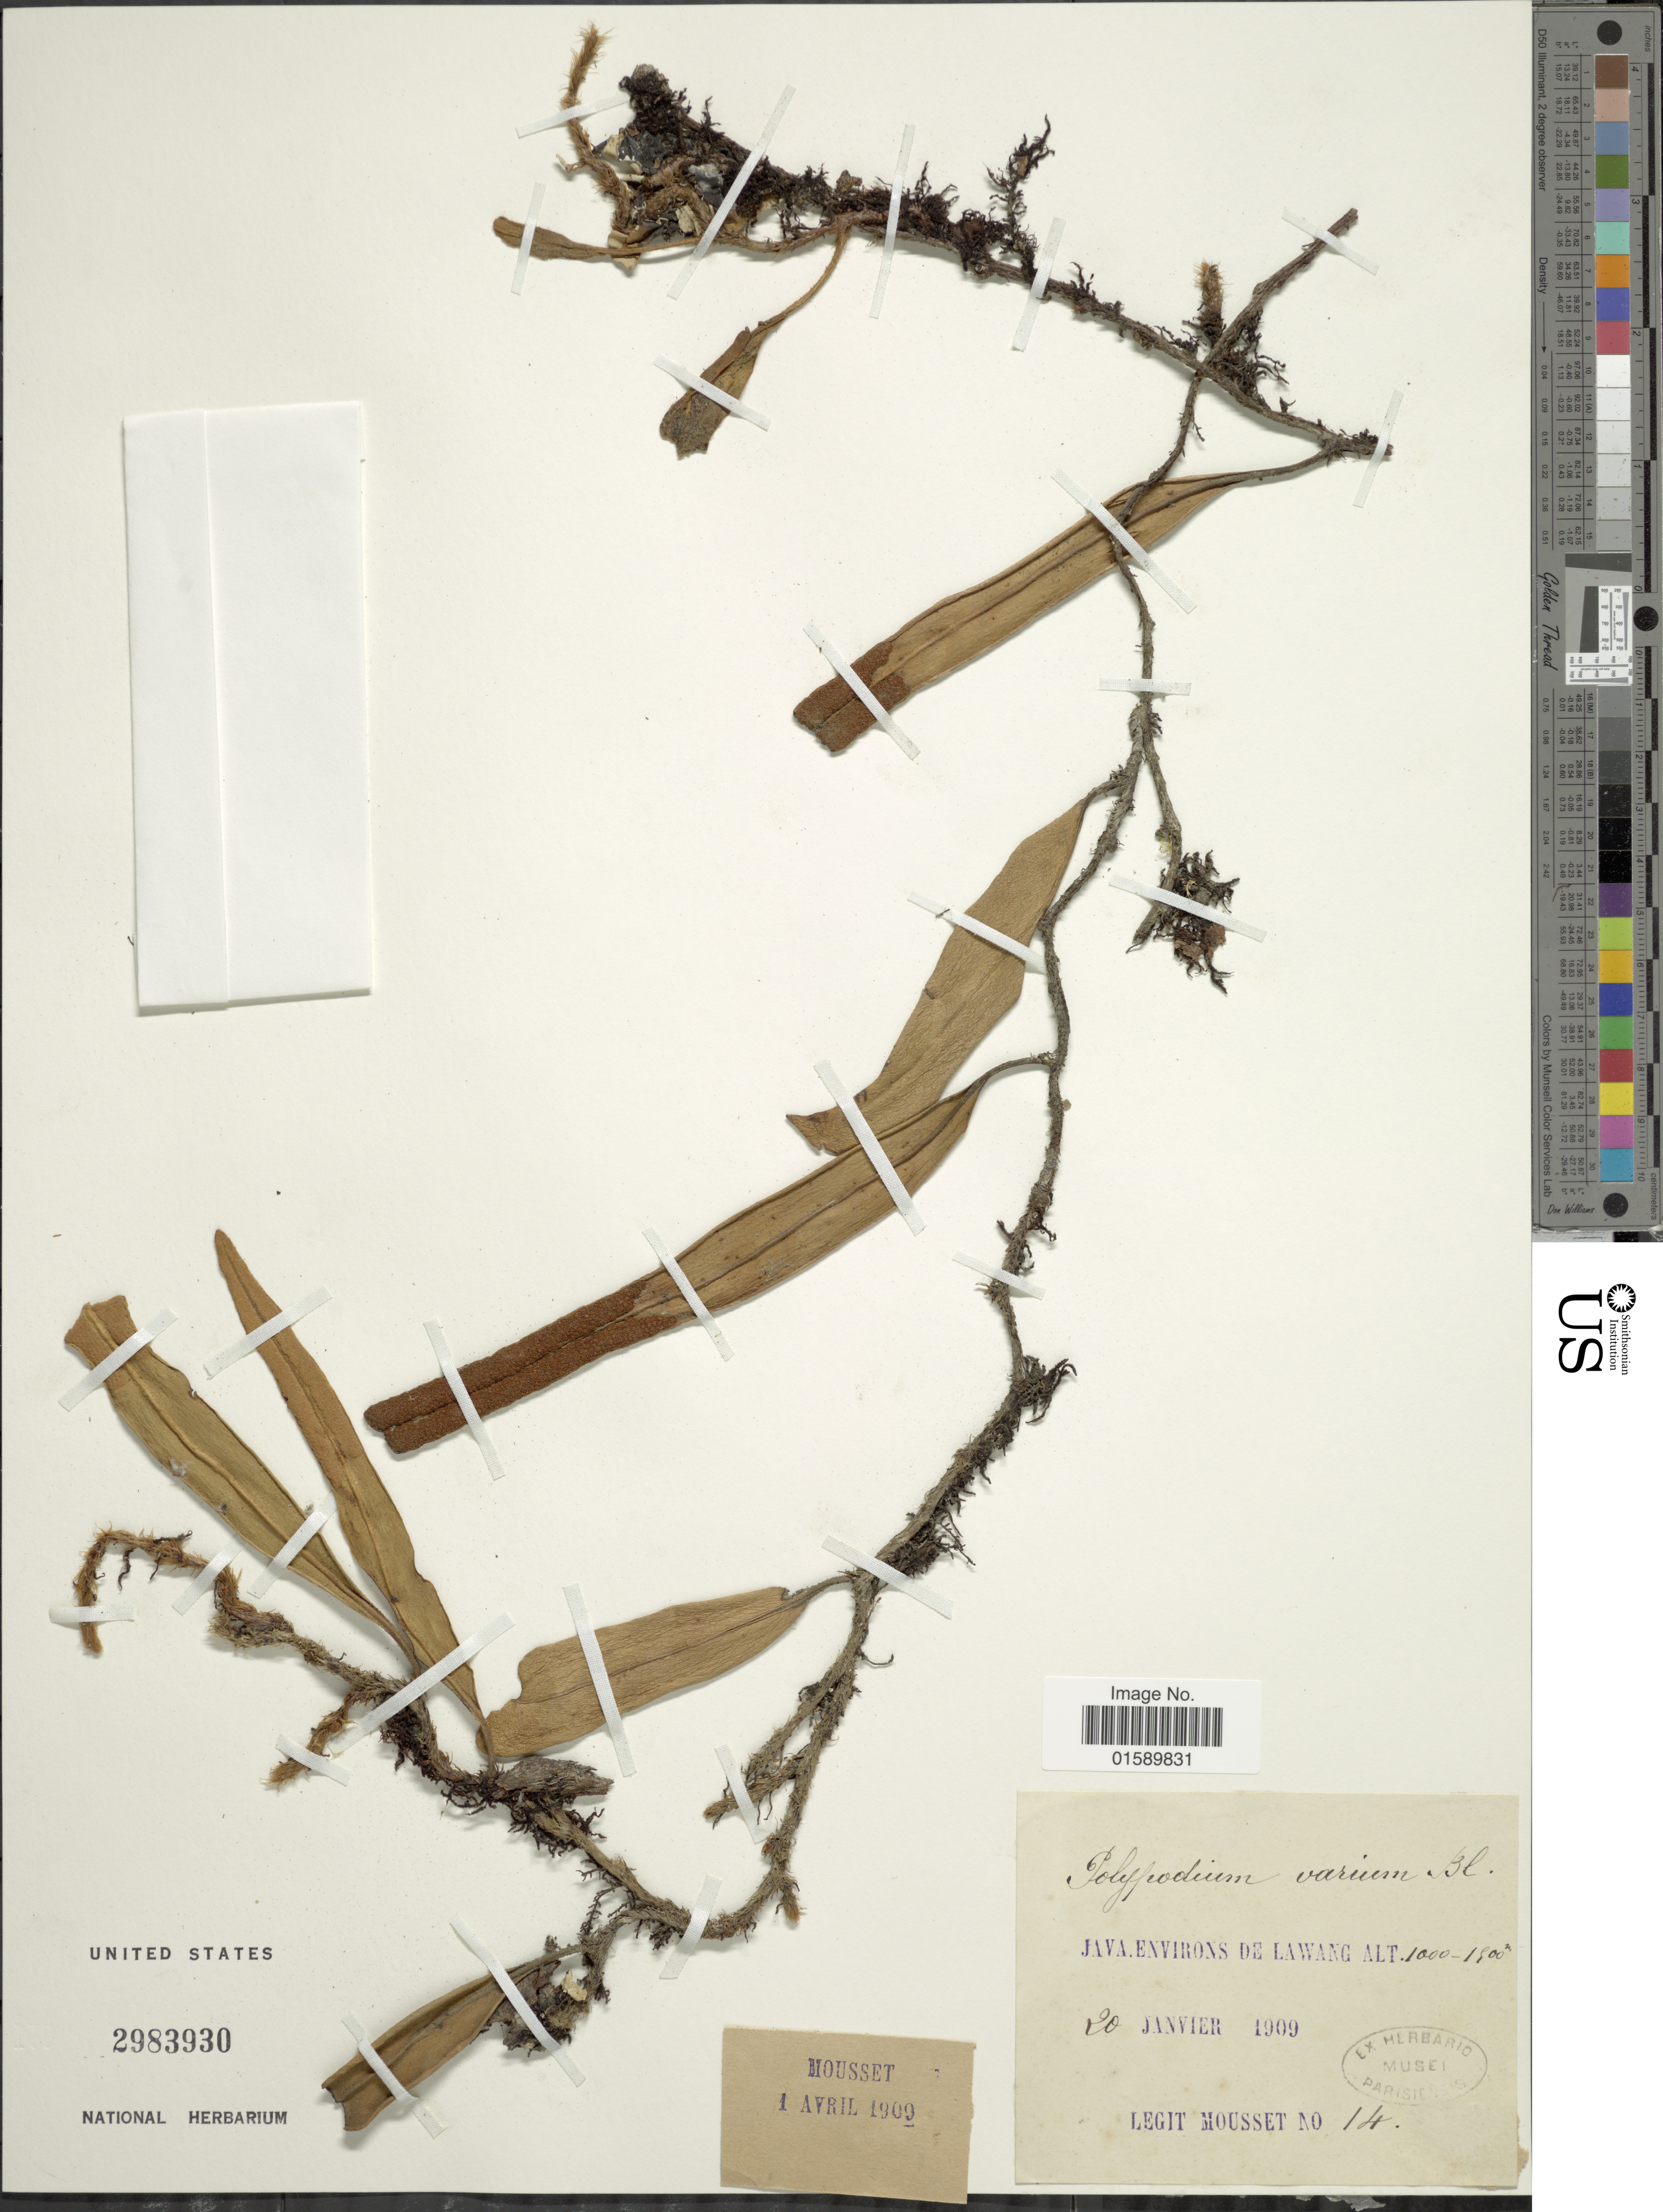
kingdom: Plantae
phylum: Tracheophyta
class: Polypodiopsida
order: Polypodiales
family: Polypodiaceae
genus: Pyrrosia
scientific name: Pyrrosia varia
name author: (Kaulf.) Farw.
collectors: Mousset, --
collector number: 14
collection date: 1909-01-20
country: Indonesia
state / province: Java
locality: Java. Environs de Lawang.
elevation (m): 1000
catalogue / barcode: US 2983930